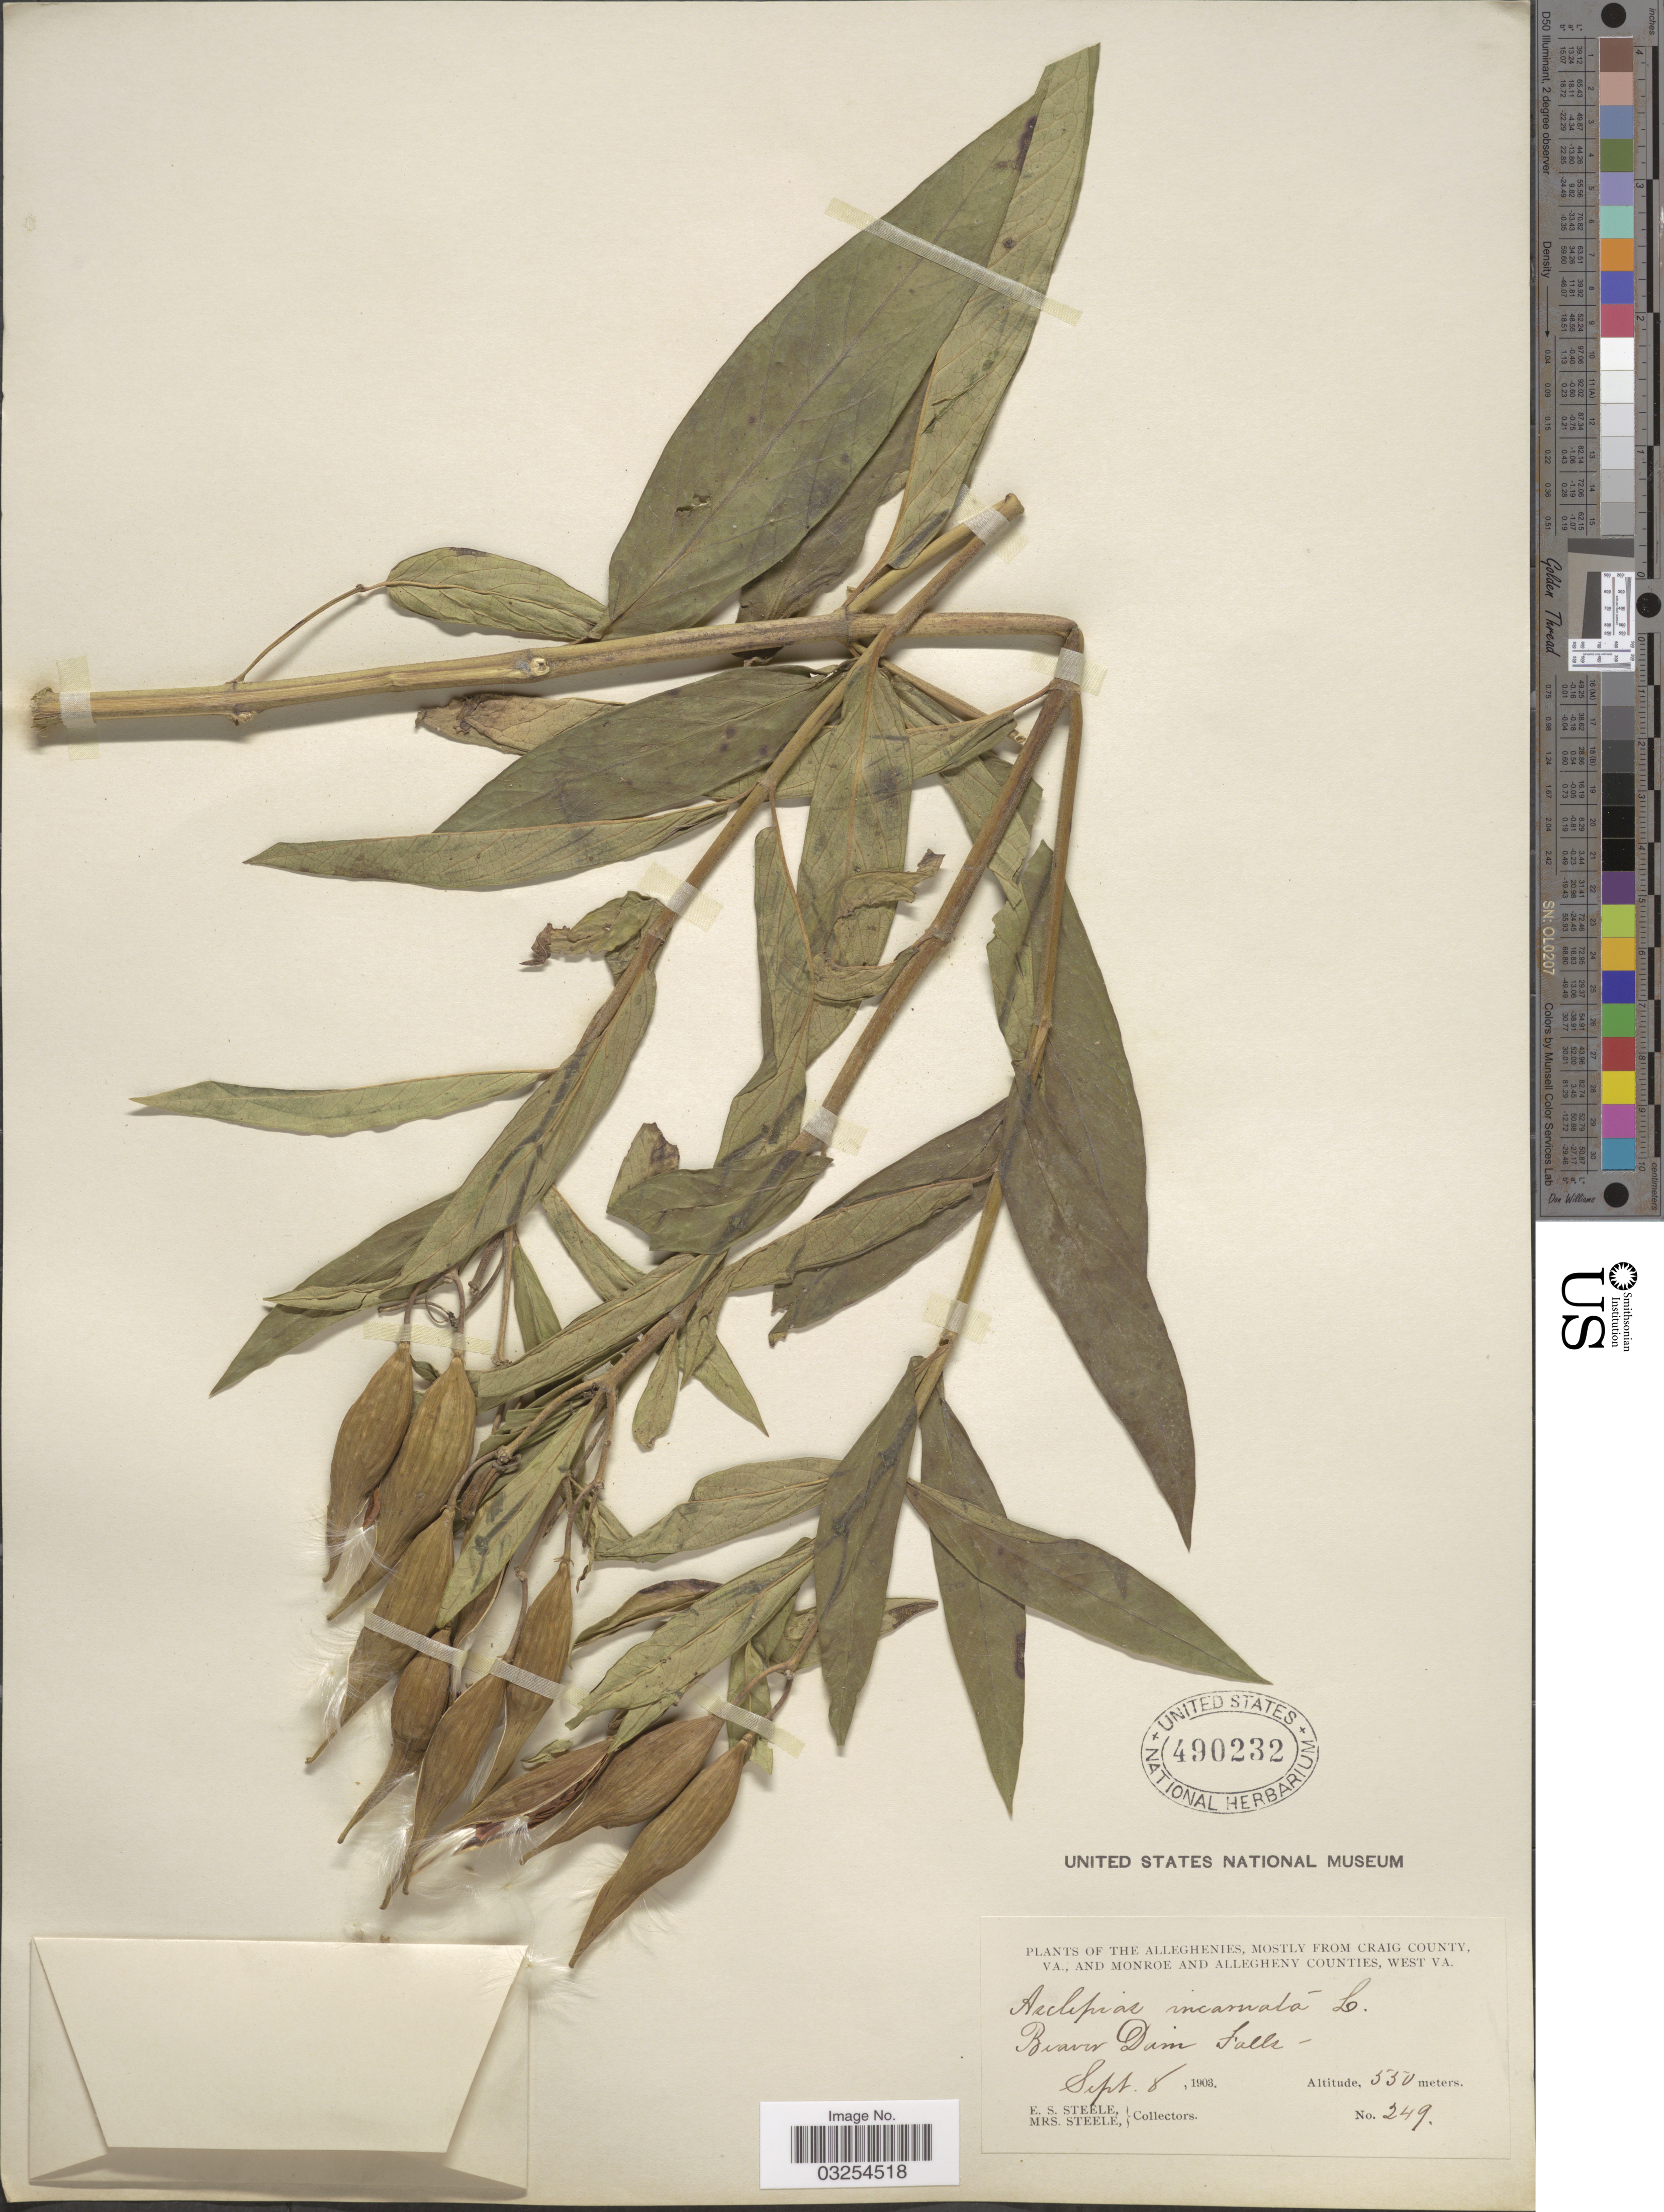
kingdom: Plantae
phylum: Tracheophyta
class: Magnoliopsida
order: Gentianales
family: Apocynaceae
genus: Asclepias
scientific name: Asclepias incarnata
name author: L.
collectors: E. Steele & Mrs. E. S. Steele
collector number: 249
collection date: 1903-09-08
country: United States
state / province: Virginia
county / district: Craig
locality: The Alleghenies, mostly from Craig County, and Monroe and Allegheny Counties. Beaver Dam Falls.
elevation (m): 550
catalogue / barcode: US 490232